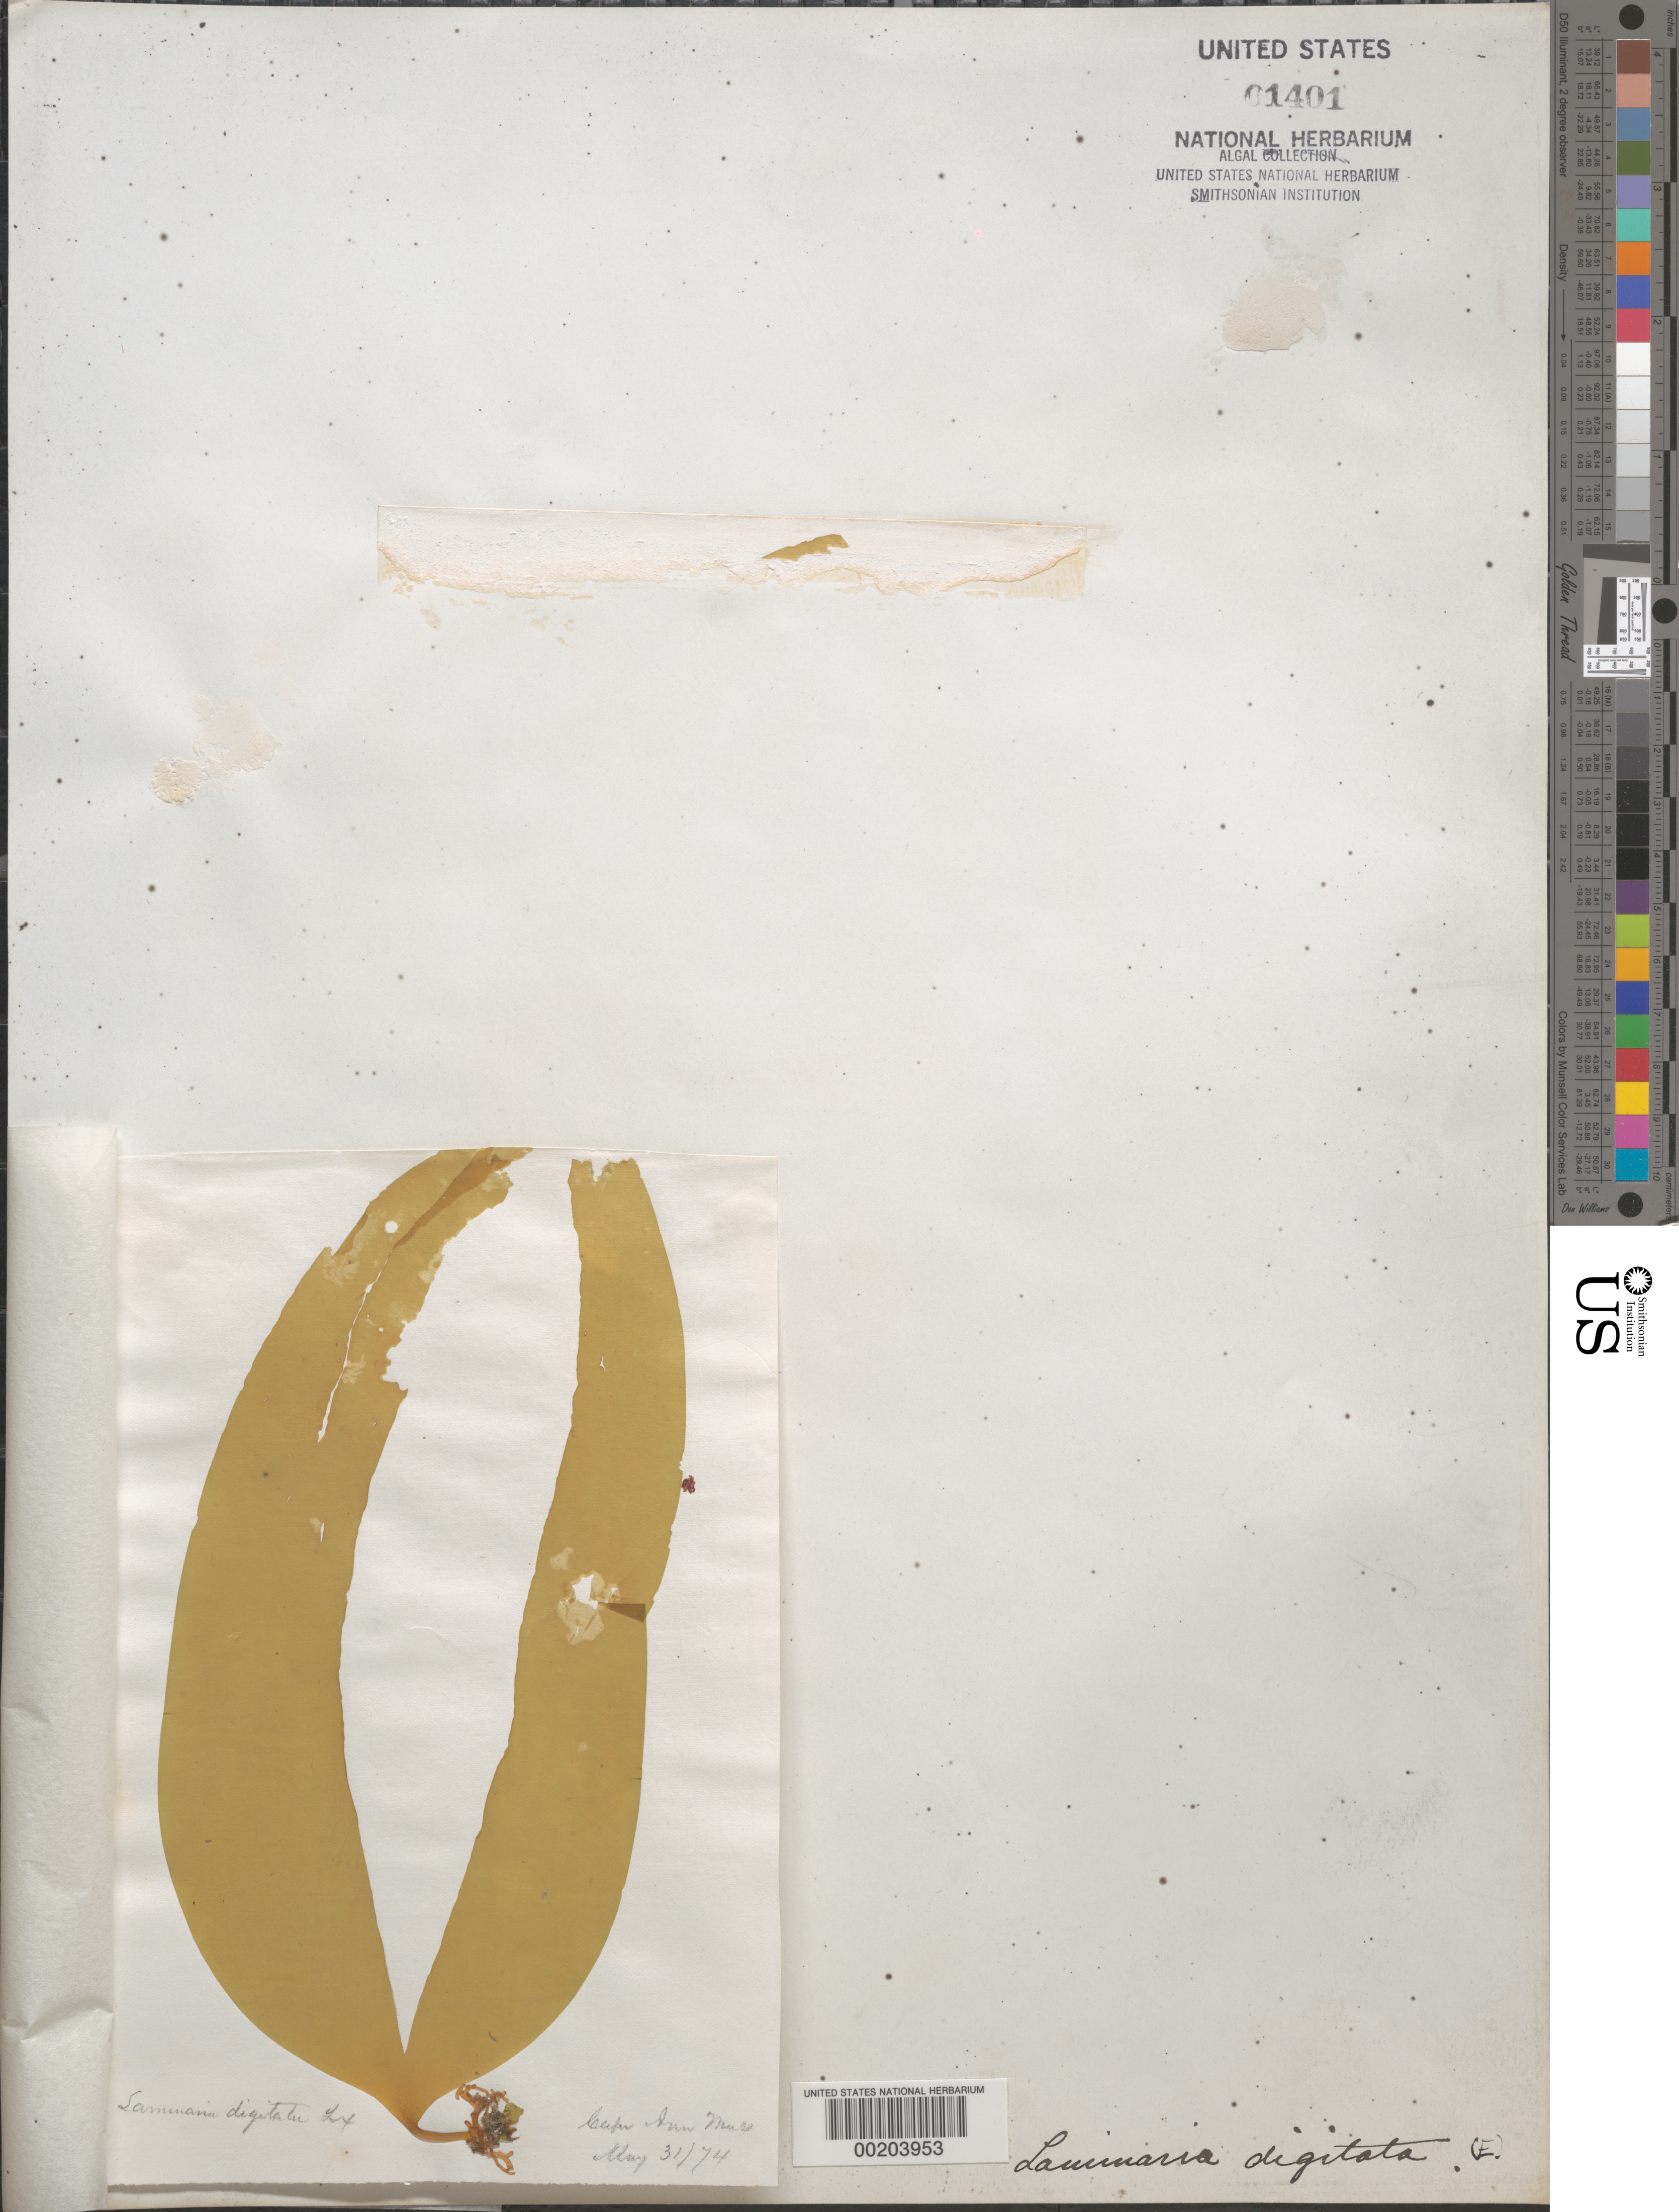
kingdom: Chromista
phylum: Ochrophyta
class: Phaeophyceae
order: Laminariales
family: Laminariaceae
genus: Laminaria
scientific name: Laminaria digitata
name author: (Hudson) J.V.Lamouroux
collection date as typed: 31 May 1874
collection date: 1874-05-31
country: United States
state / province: Massachusetts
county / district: Essex County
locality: Cape Ann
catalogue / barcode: US 1401